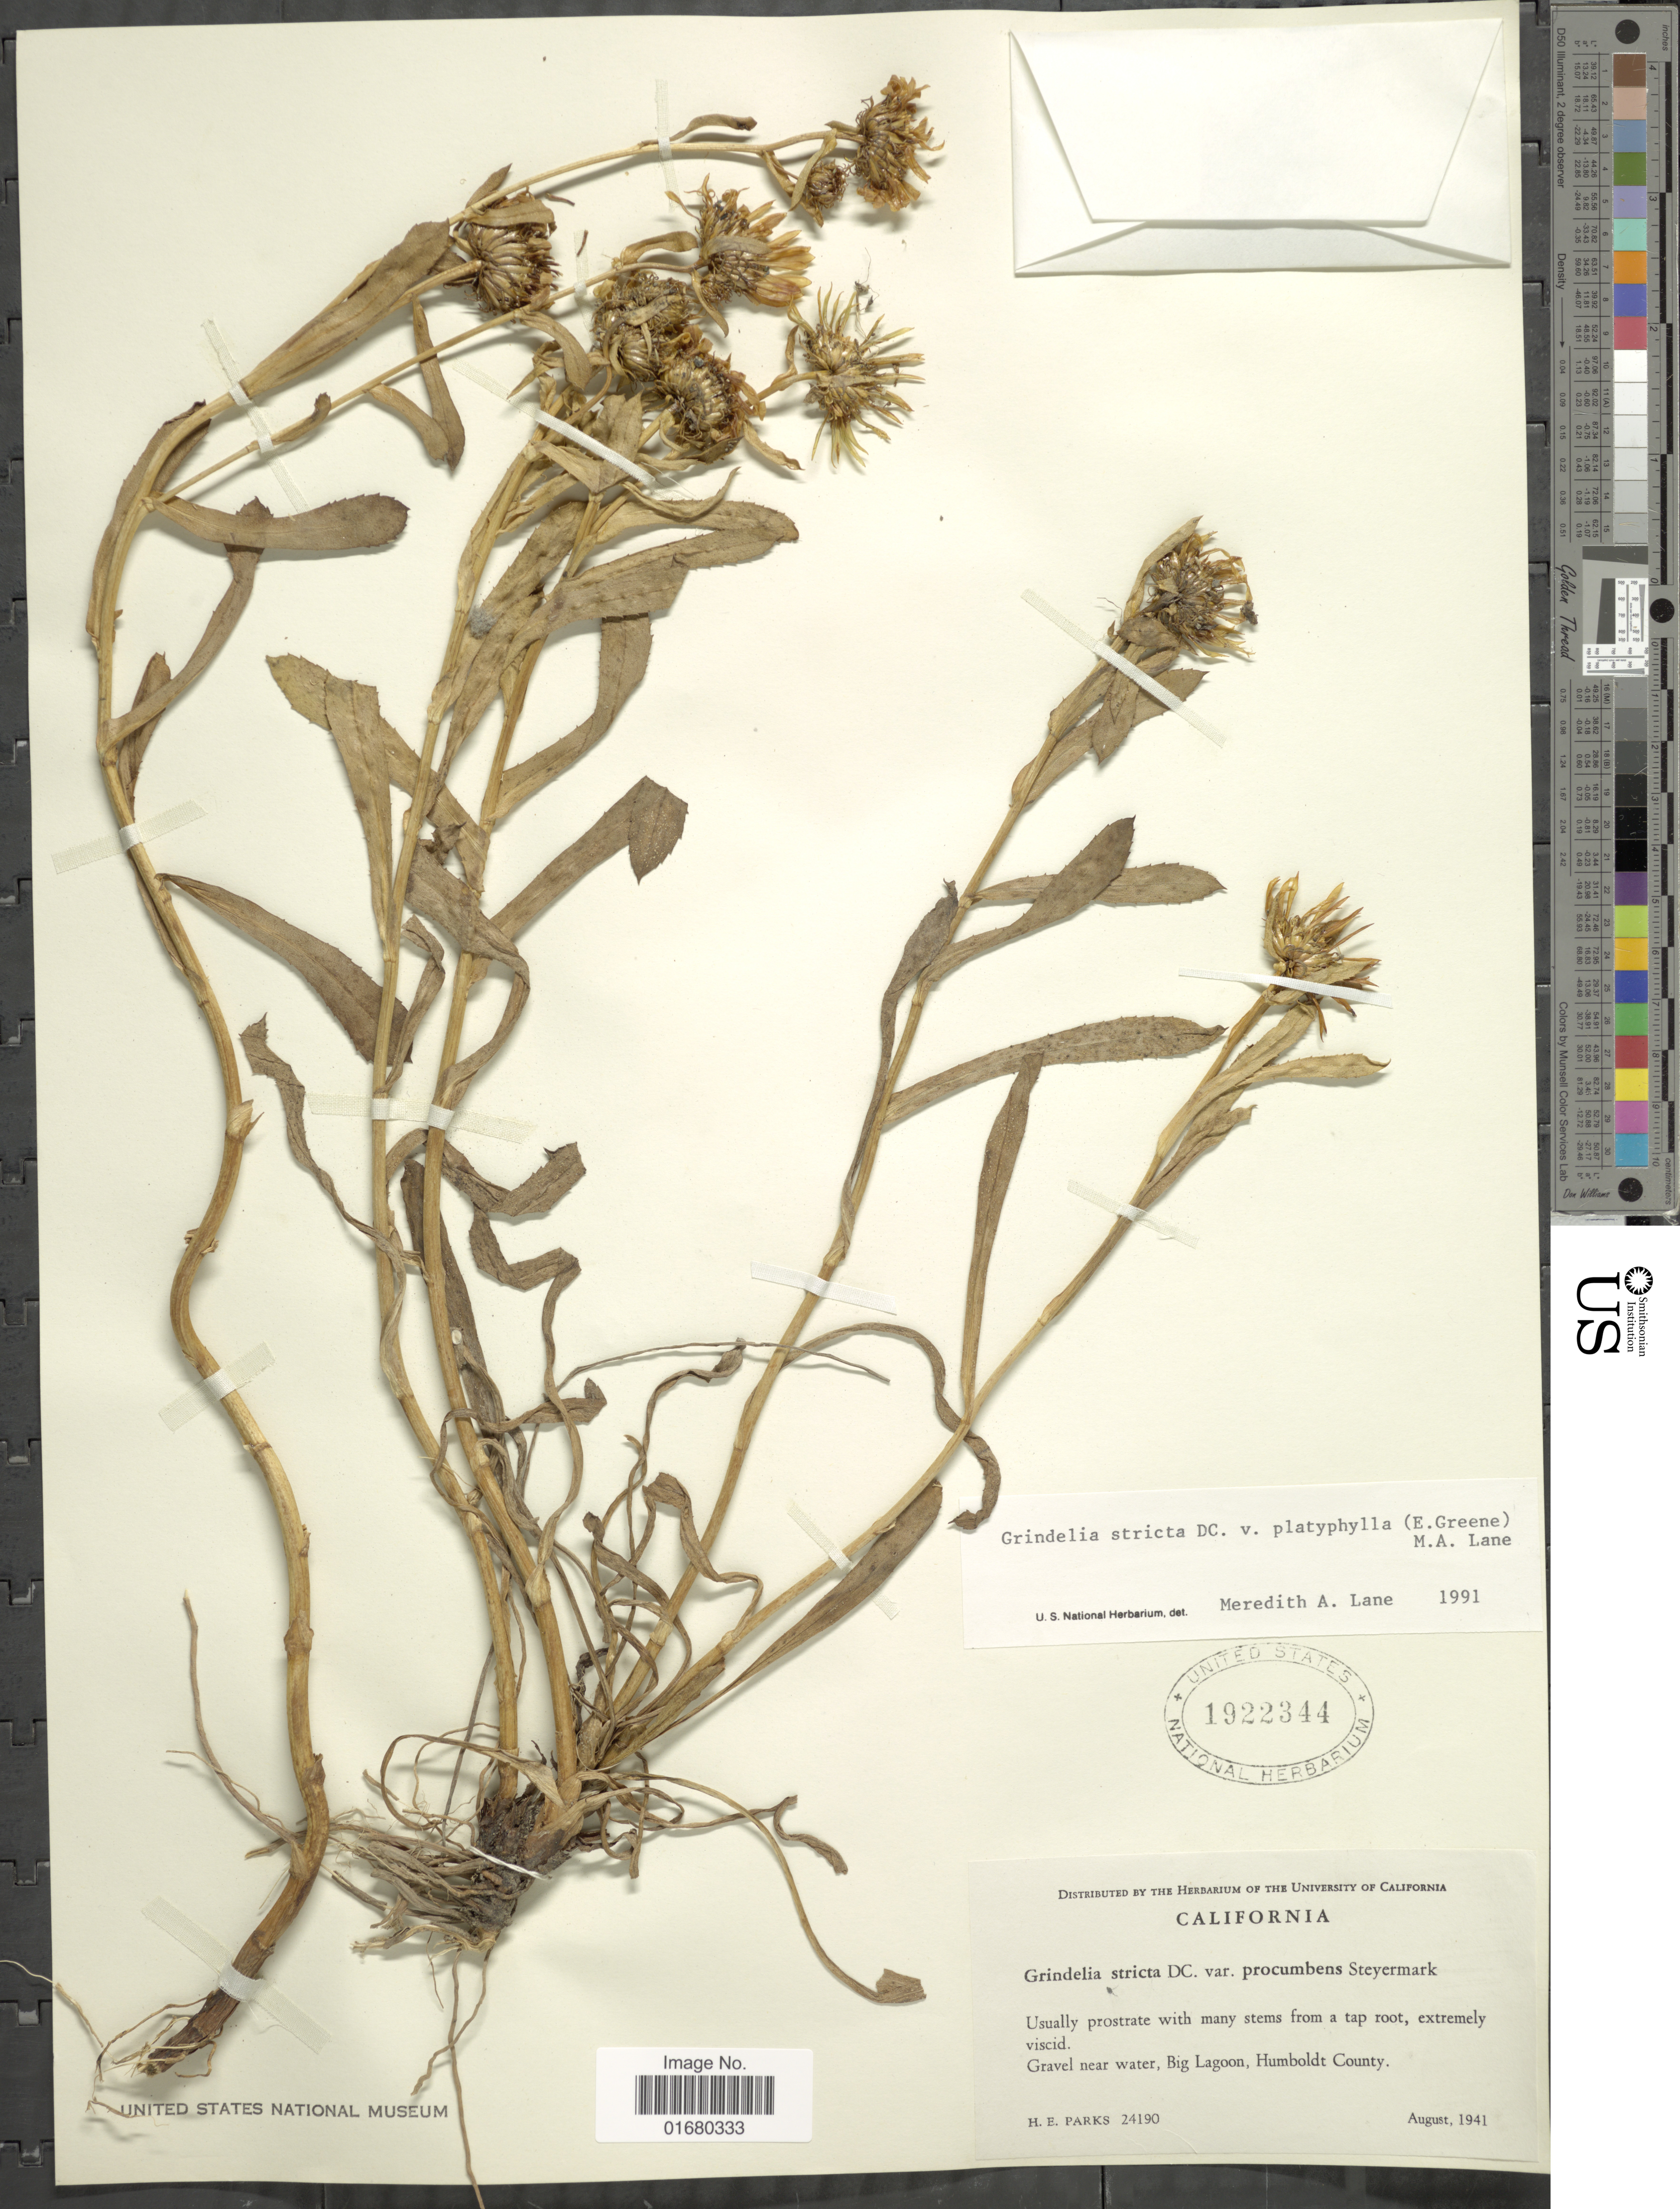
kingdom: Plantae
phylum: Tracheophyta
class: Magnoliopsida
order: Asterales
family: Asteraceae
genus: Grindelia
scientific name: Grindelia stricta var. platyphylla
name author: (Greene) M.A. Lane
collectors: H. E. Parks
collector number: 24190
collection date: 1941-09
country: United States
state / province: California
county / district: Humboldt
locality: Gravel near water, Big Lagoon, Humboldt County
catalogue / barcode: US 1922344